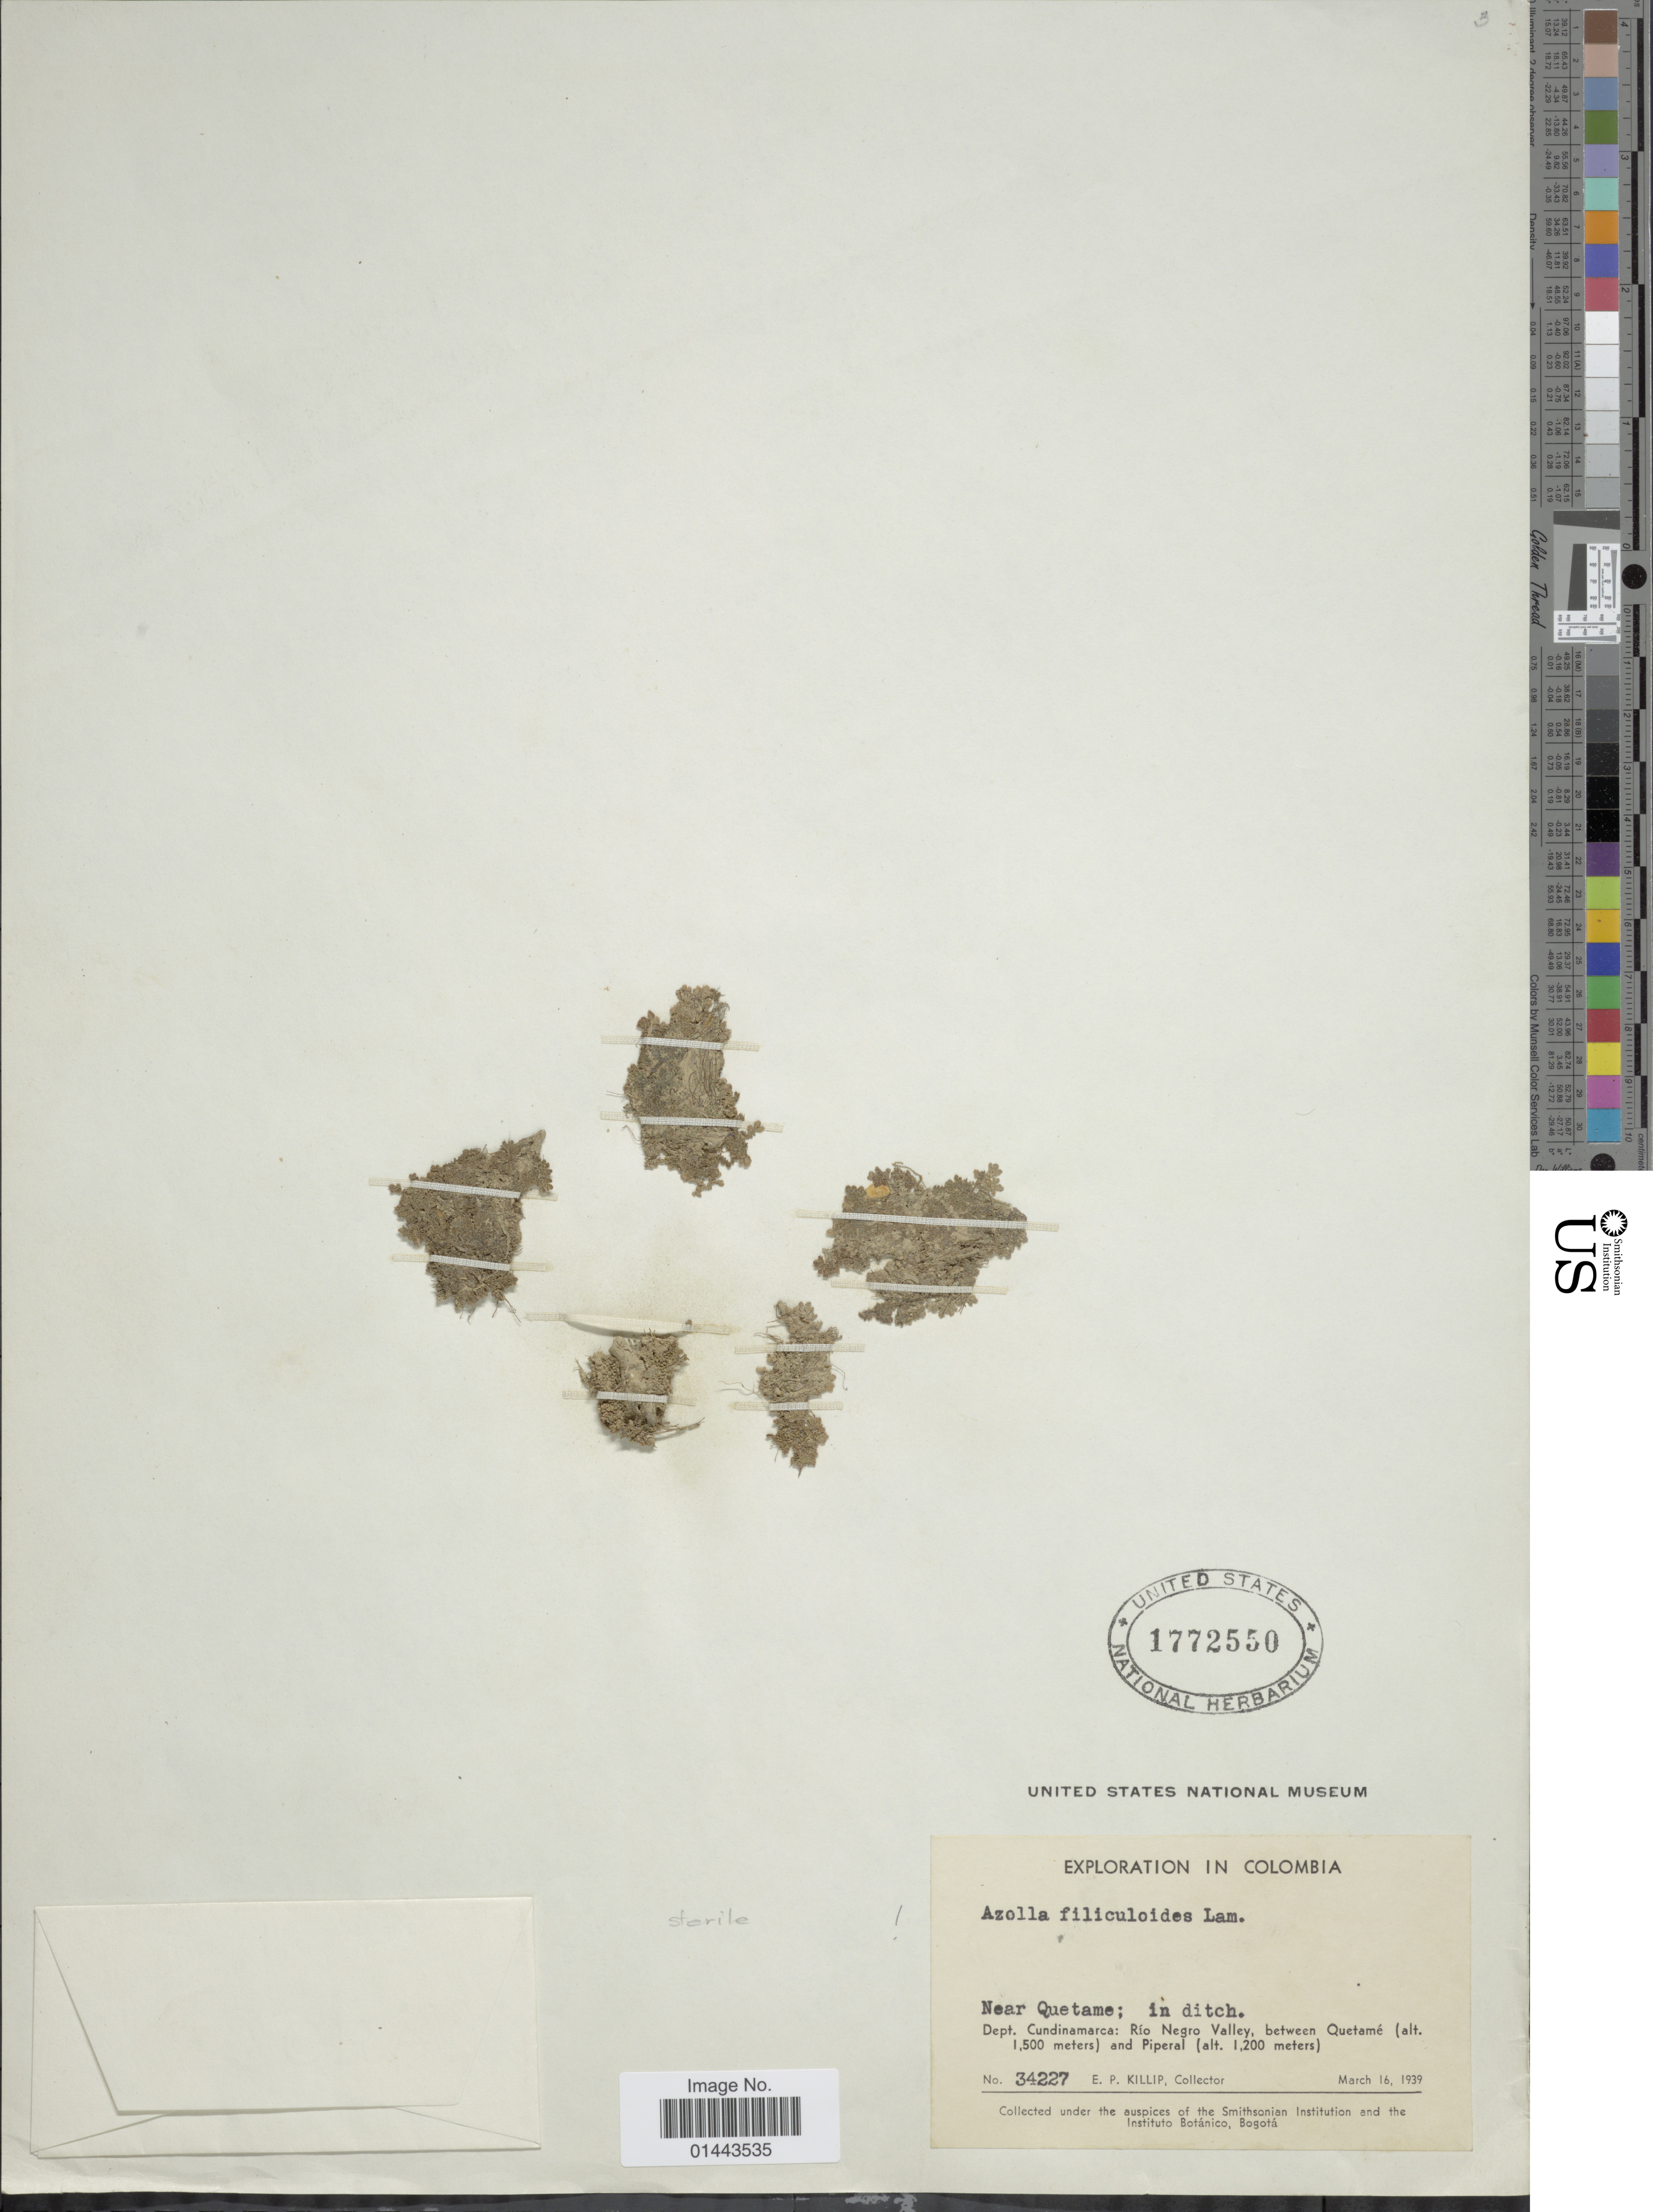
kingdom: Plantae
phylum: Tracheophyta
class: Polypodiopsida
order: Salviniales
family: Salviniaceae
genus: Azolla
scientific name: Azolla filiculoides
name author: Lam.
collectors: E. P. Killip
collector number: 34227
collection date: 1939-03-16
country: Colombia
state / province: Cundinamarca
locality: Near Quetame; in ditch. Rio Negro Valley, between Quetame an Piperal.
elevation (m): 1200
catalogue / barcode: US 1772550